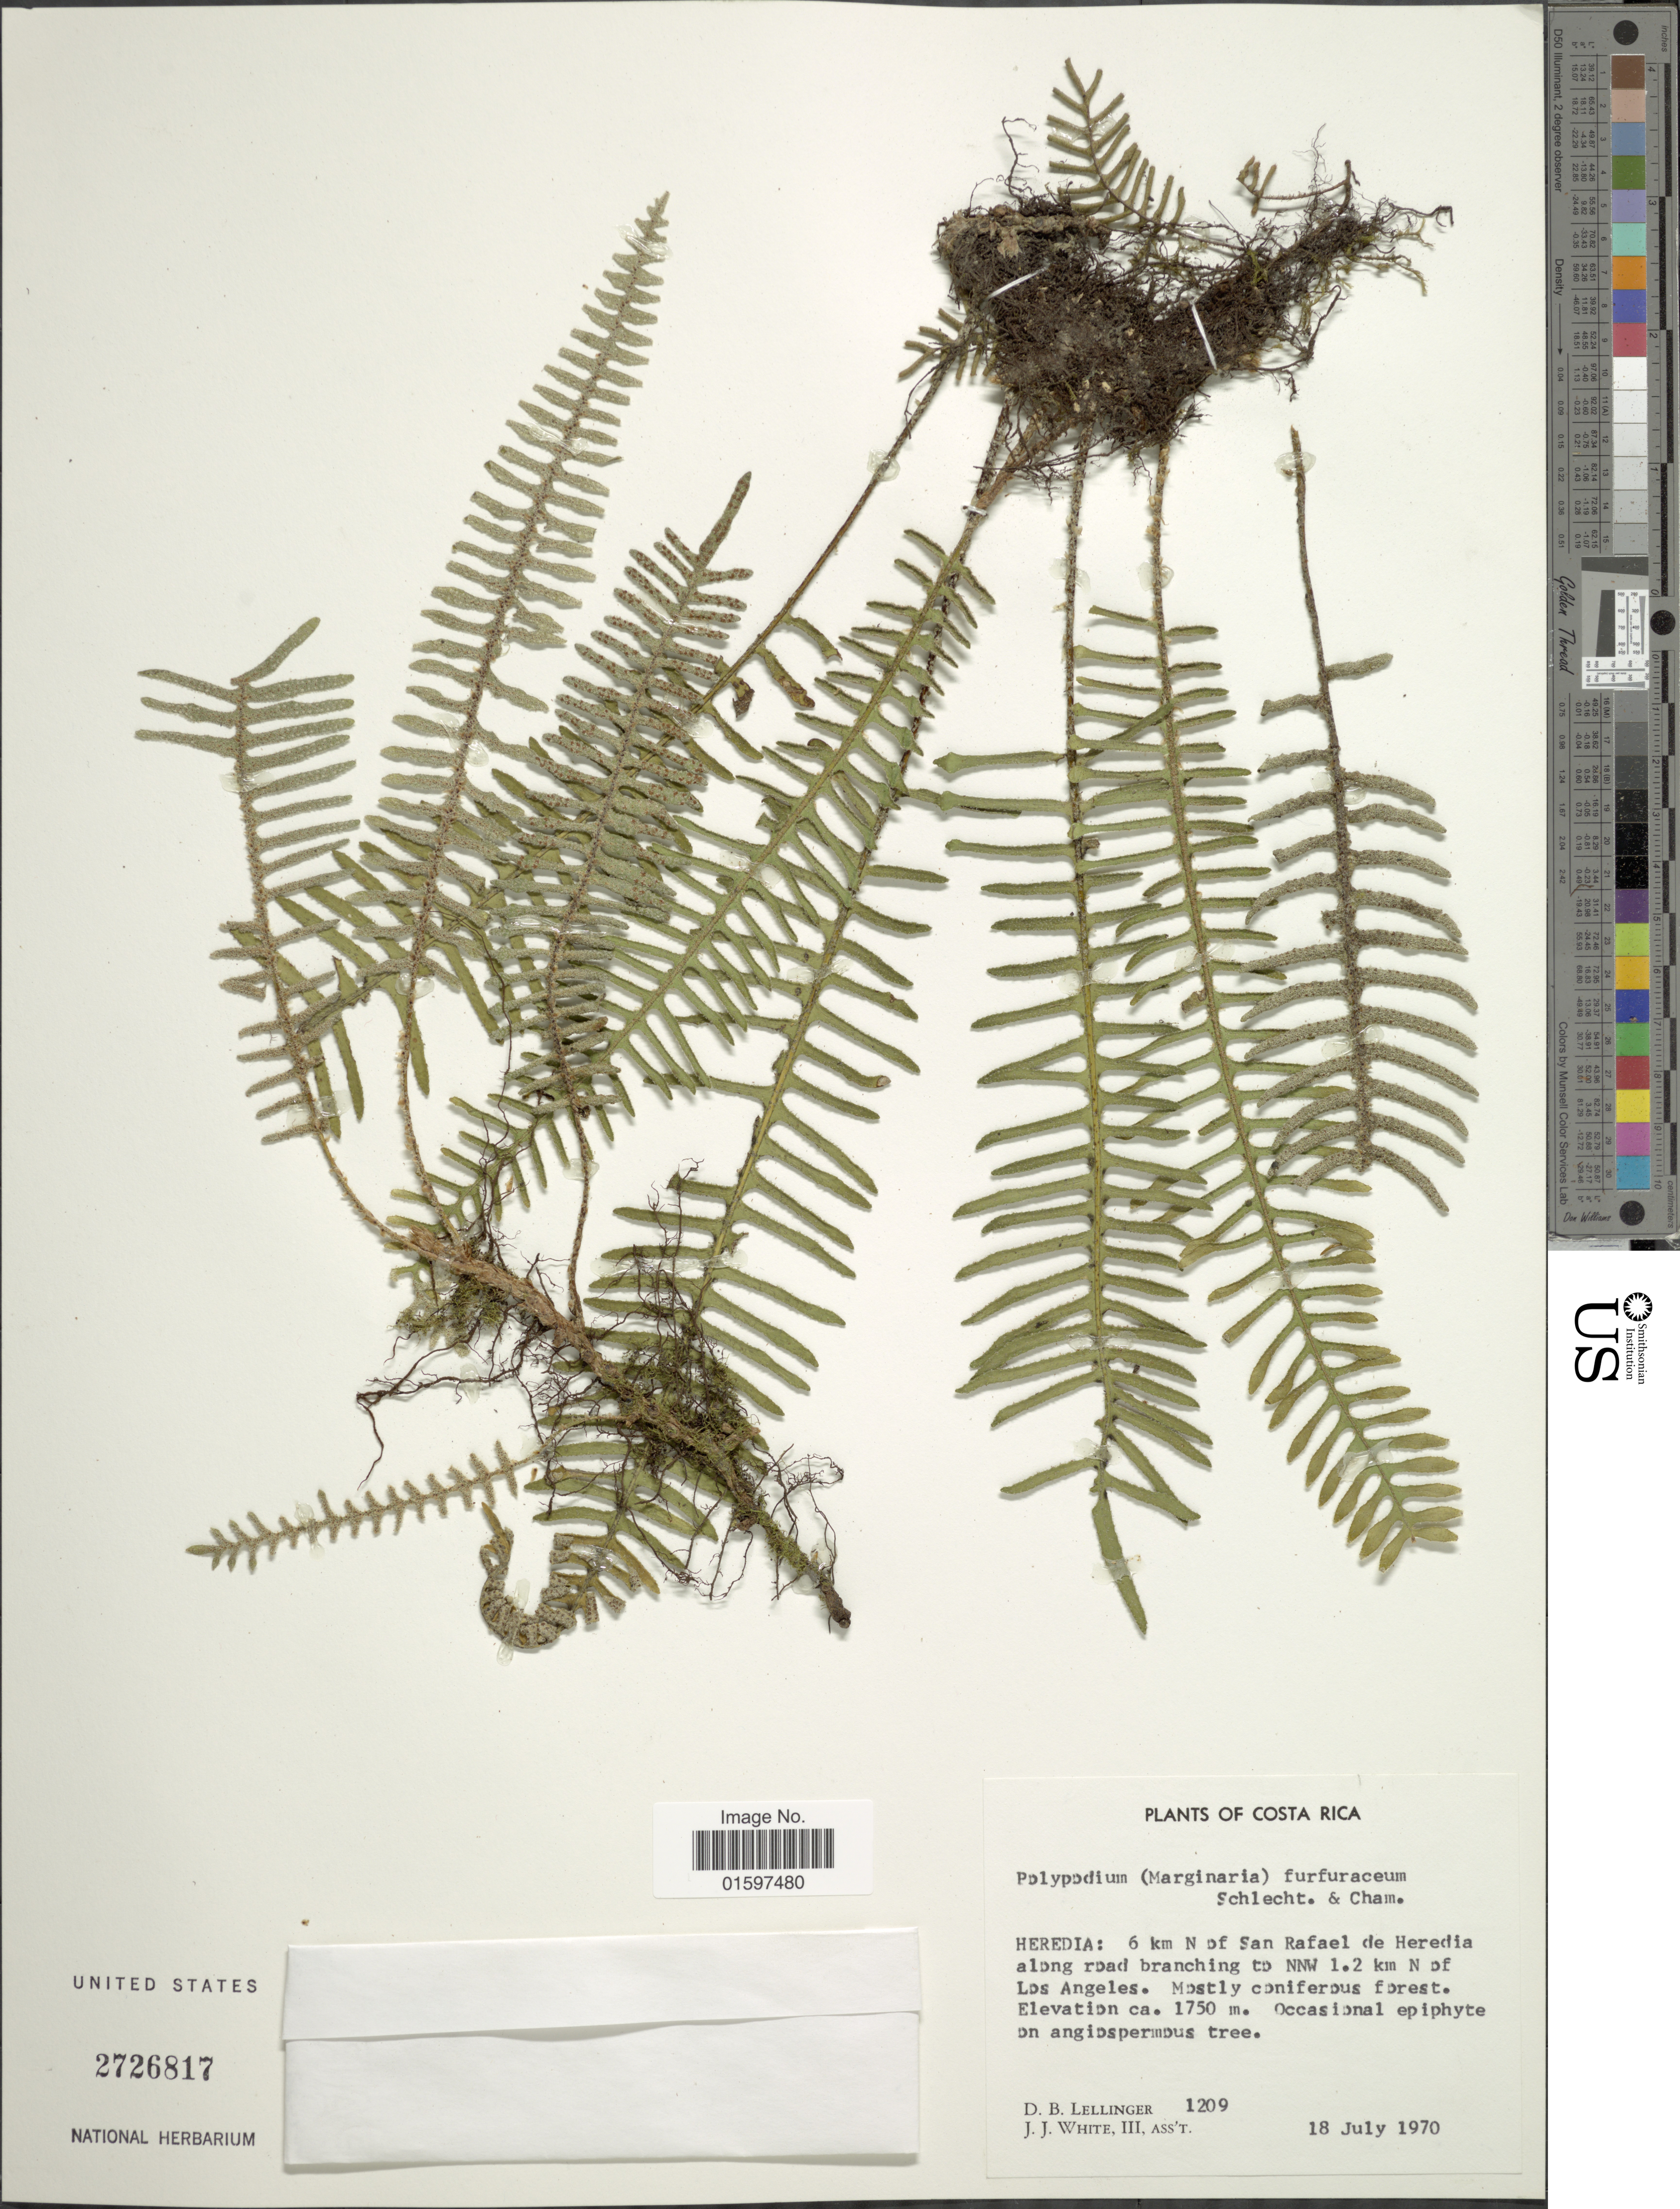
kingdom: Plantae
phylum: Tracheophyta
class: Polypodiopsida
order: Polypodiales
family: Polypodiaceae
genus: Pleopeltis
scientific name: Pleopeltis furfuracea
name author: (Schltdl. & Cham.) A.R. Sm. & Tejero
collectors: D. B. Lellinger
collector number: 1209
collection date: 1970-07-18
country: Costa Rica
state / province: Heredia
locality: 6 km N of San Rafael de Herdia along road branching to NNW 1.2 km N of Los Angeles, mostly coniferous forest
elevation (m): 1750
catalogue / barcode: US 2726817